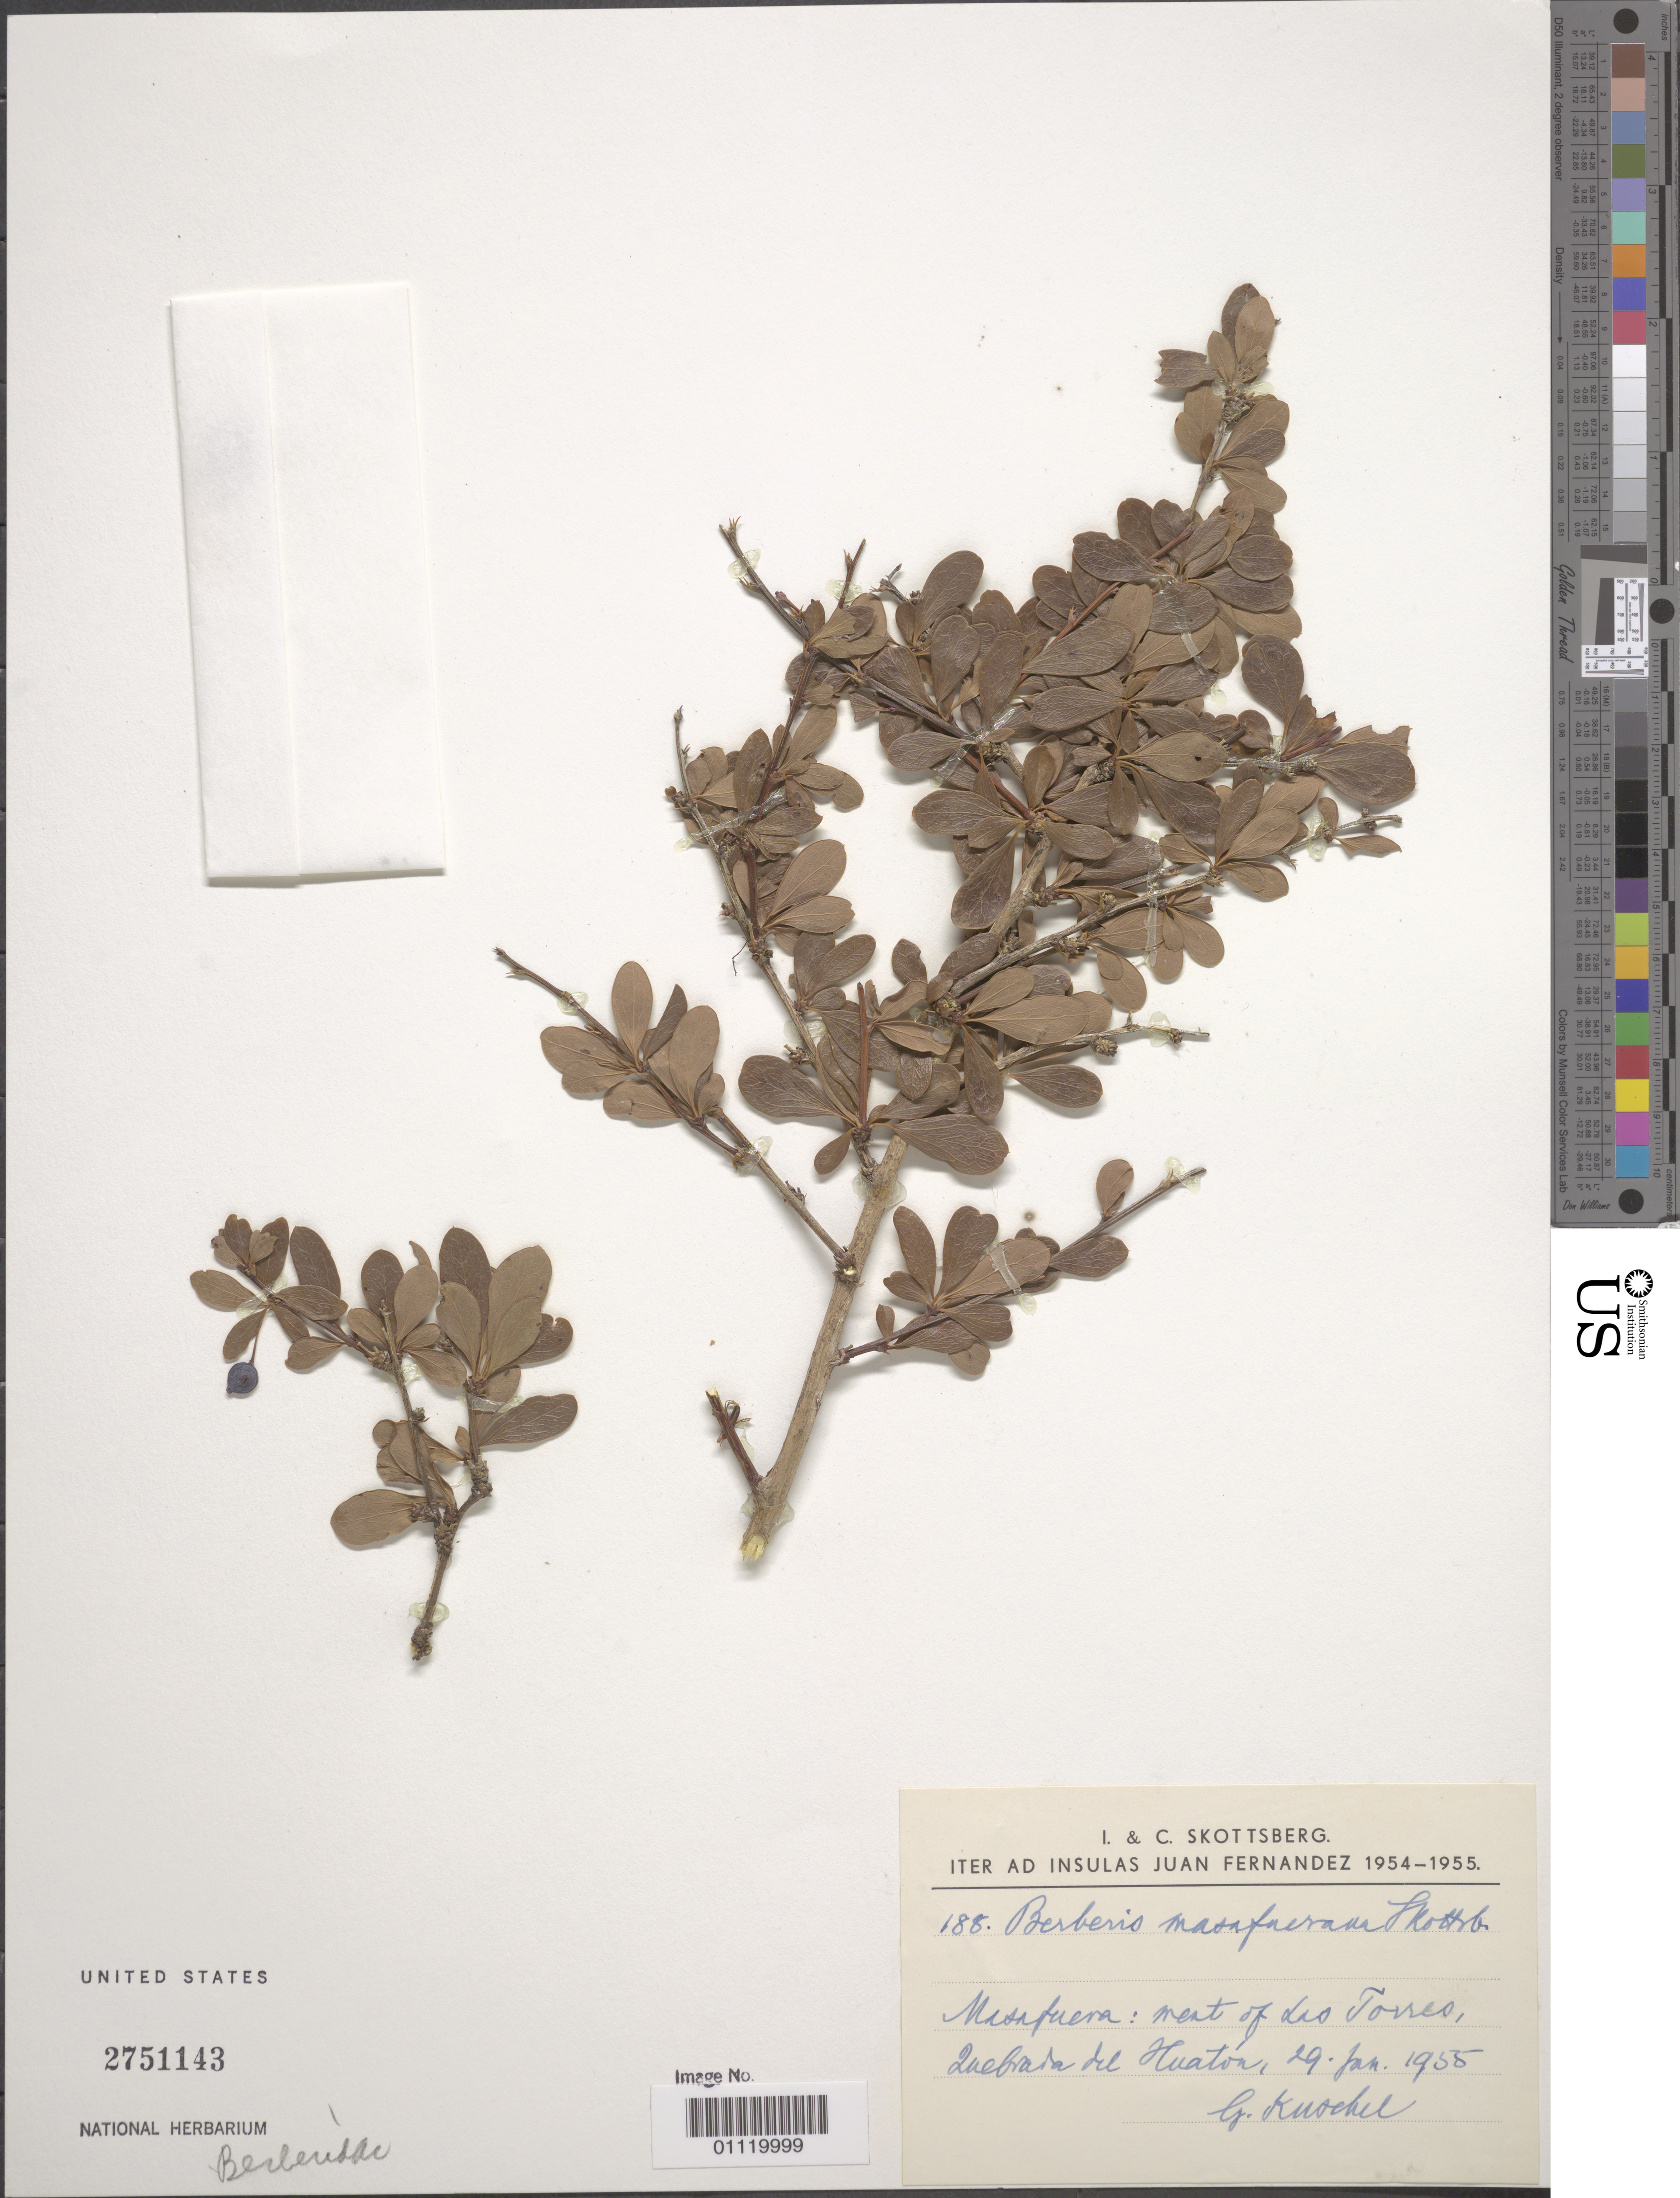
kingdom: Plantae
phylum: Tracheophyta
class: Magnoliopsida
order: Ranunculales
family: Berberidaceae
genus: Berberis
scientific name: Berberis masafuerana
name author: Skottsb.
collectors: I. Skottsberg & C. Skottsberg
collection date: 1955-01-29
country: Chile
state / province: Valparaíso (V)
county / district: Valparaíso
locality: Juan Fernandez Islands: Mas a Tierra (Robinson Crusoe) Island: west of das Tones, Quebrada del Huatoa.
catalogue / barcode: US 2751143